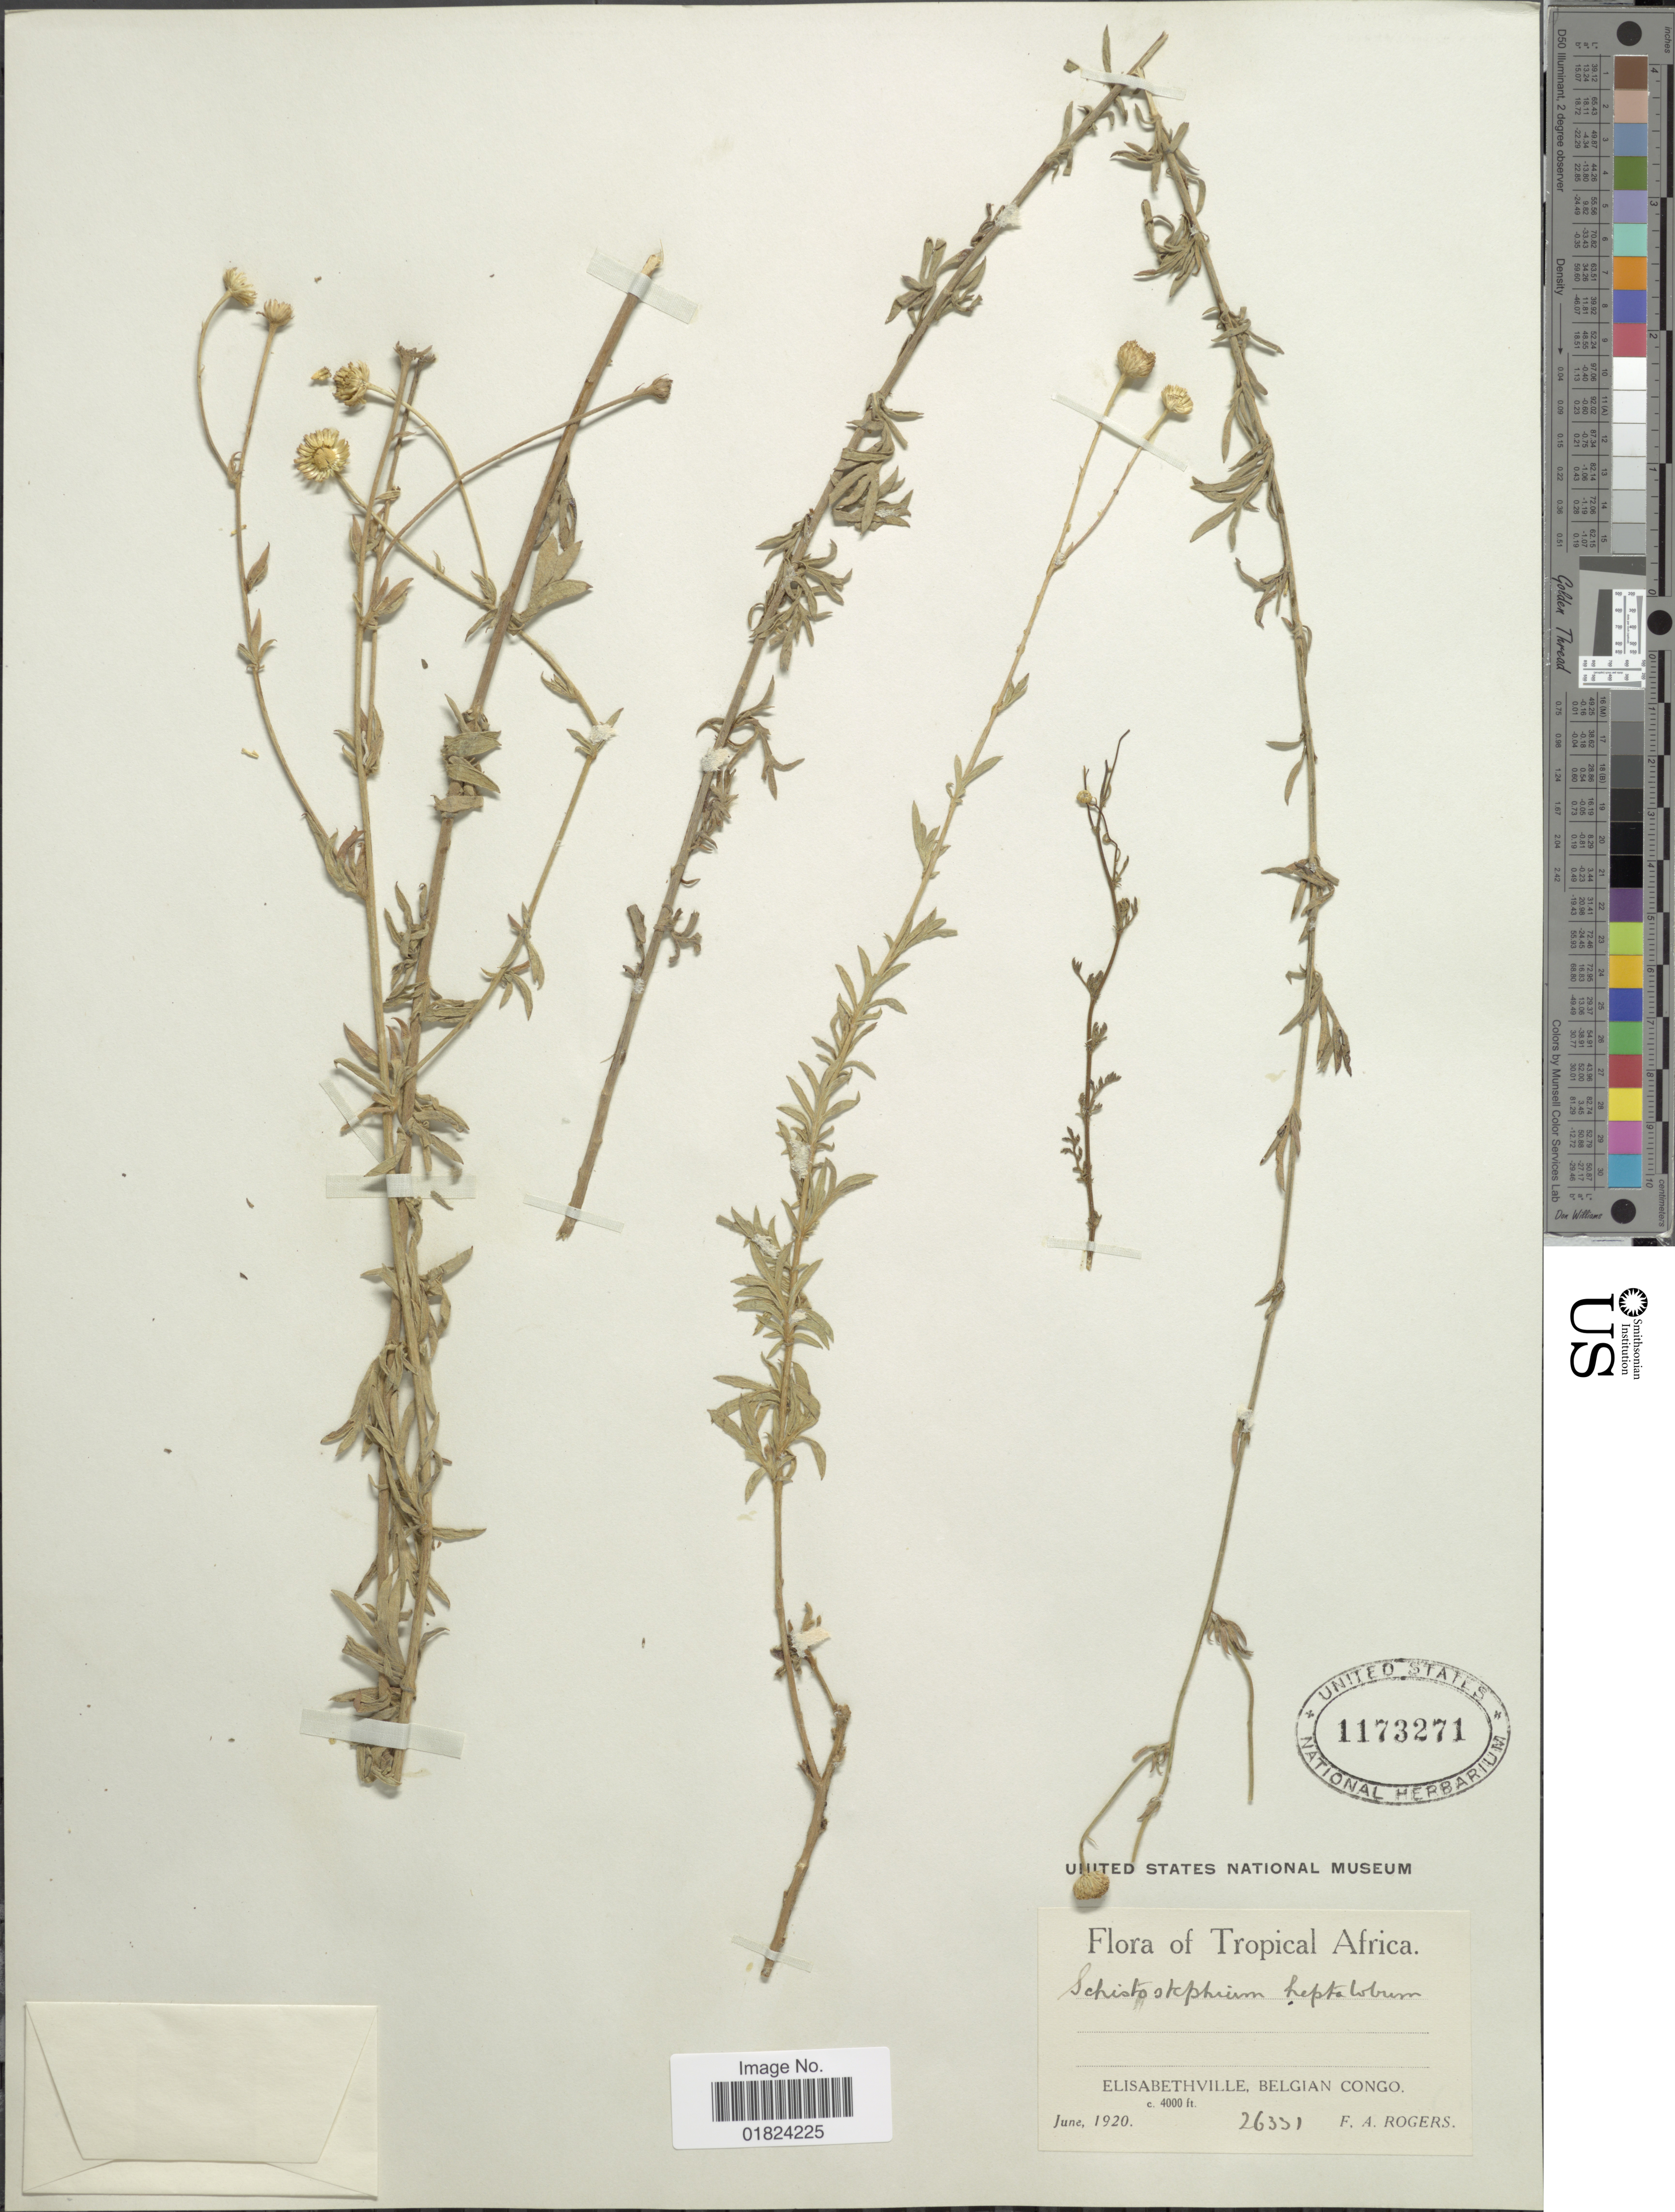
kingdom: Plantae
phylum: Tracheophyta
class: Magnoliopsida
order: Asterales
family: Asteraceae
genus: Schistostephium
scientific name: Schistostephium heptalobum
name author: (DC.) Oliv. & Hiern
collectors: F. A. Rogers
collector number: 26331*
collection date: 1920-06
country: Congo, Democratic Republic of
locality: Belgian Congo, Elisabethville.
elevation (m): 1219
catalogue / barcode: US 1173271